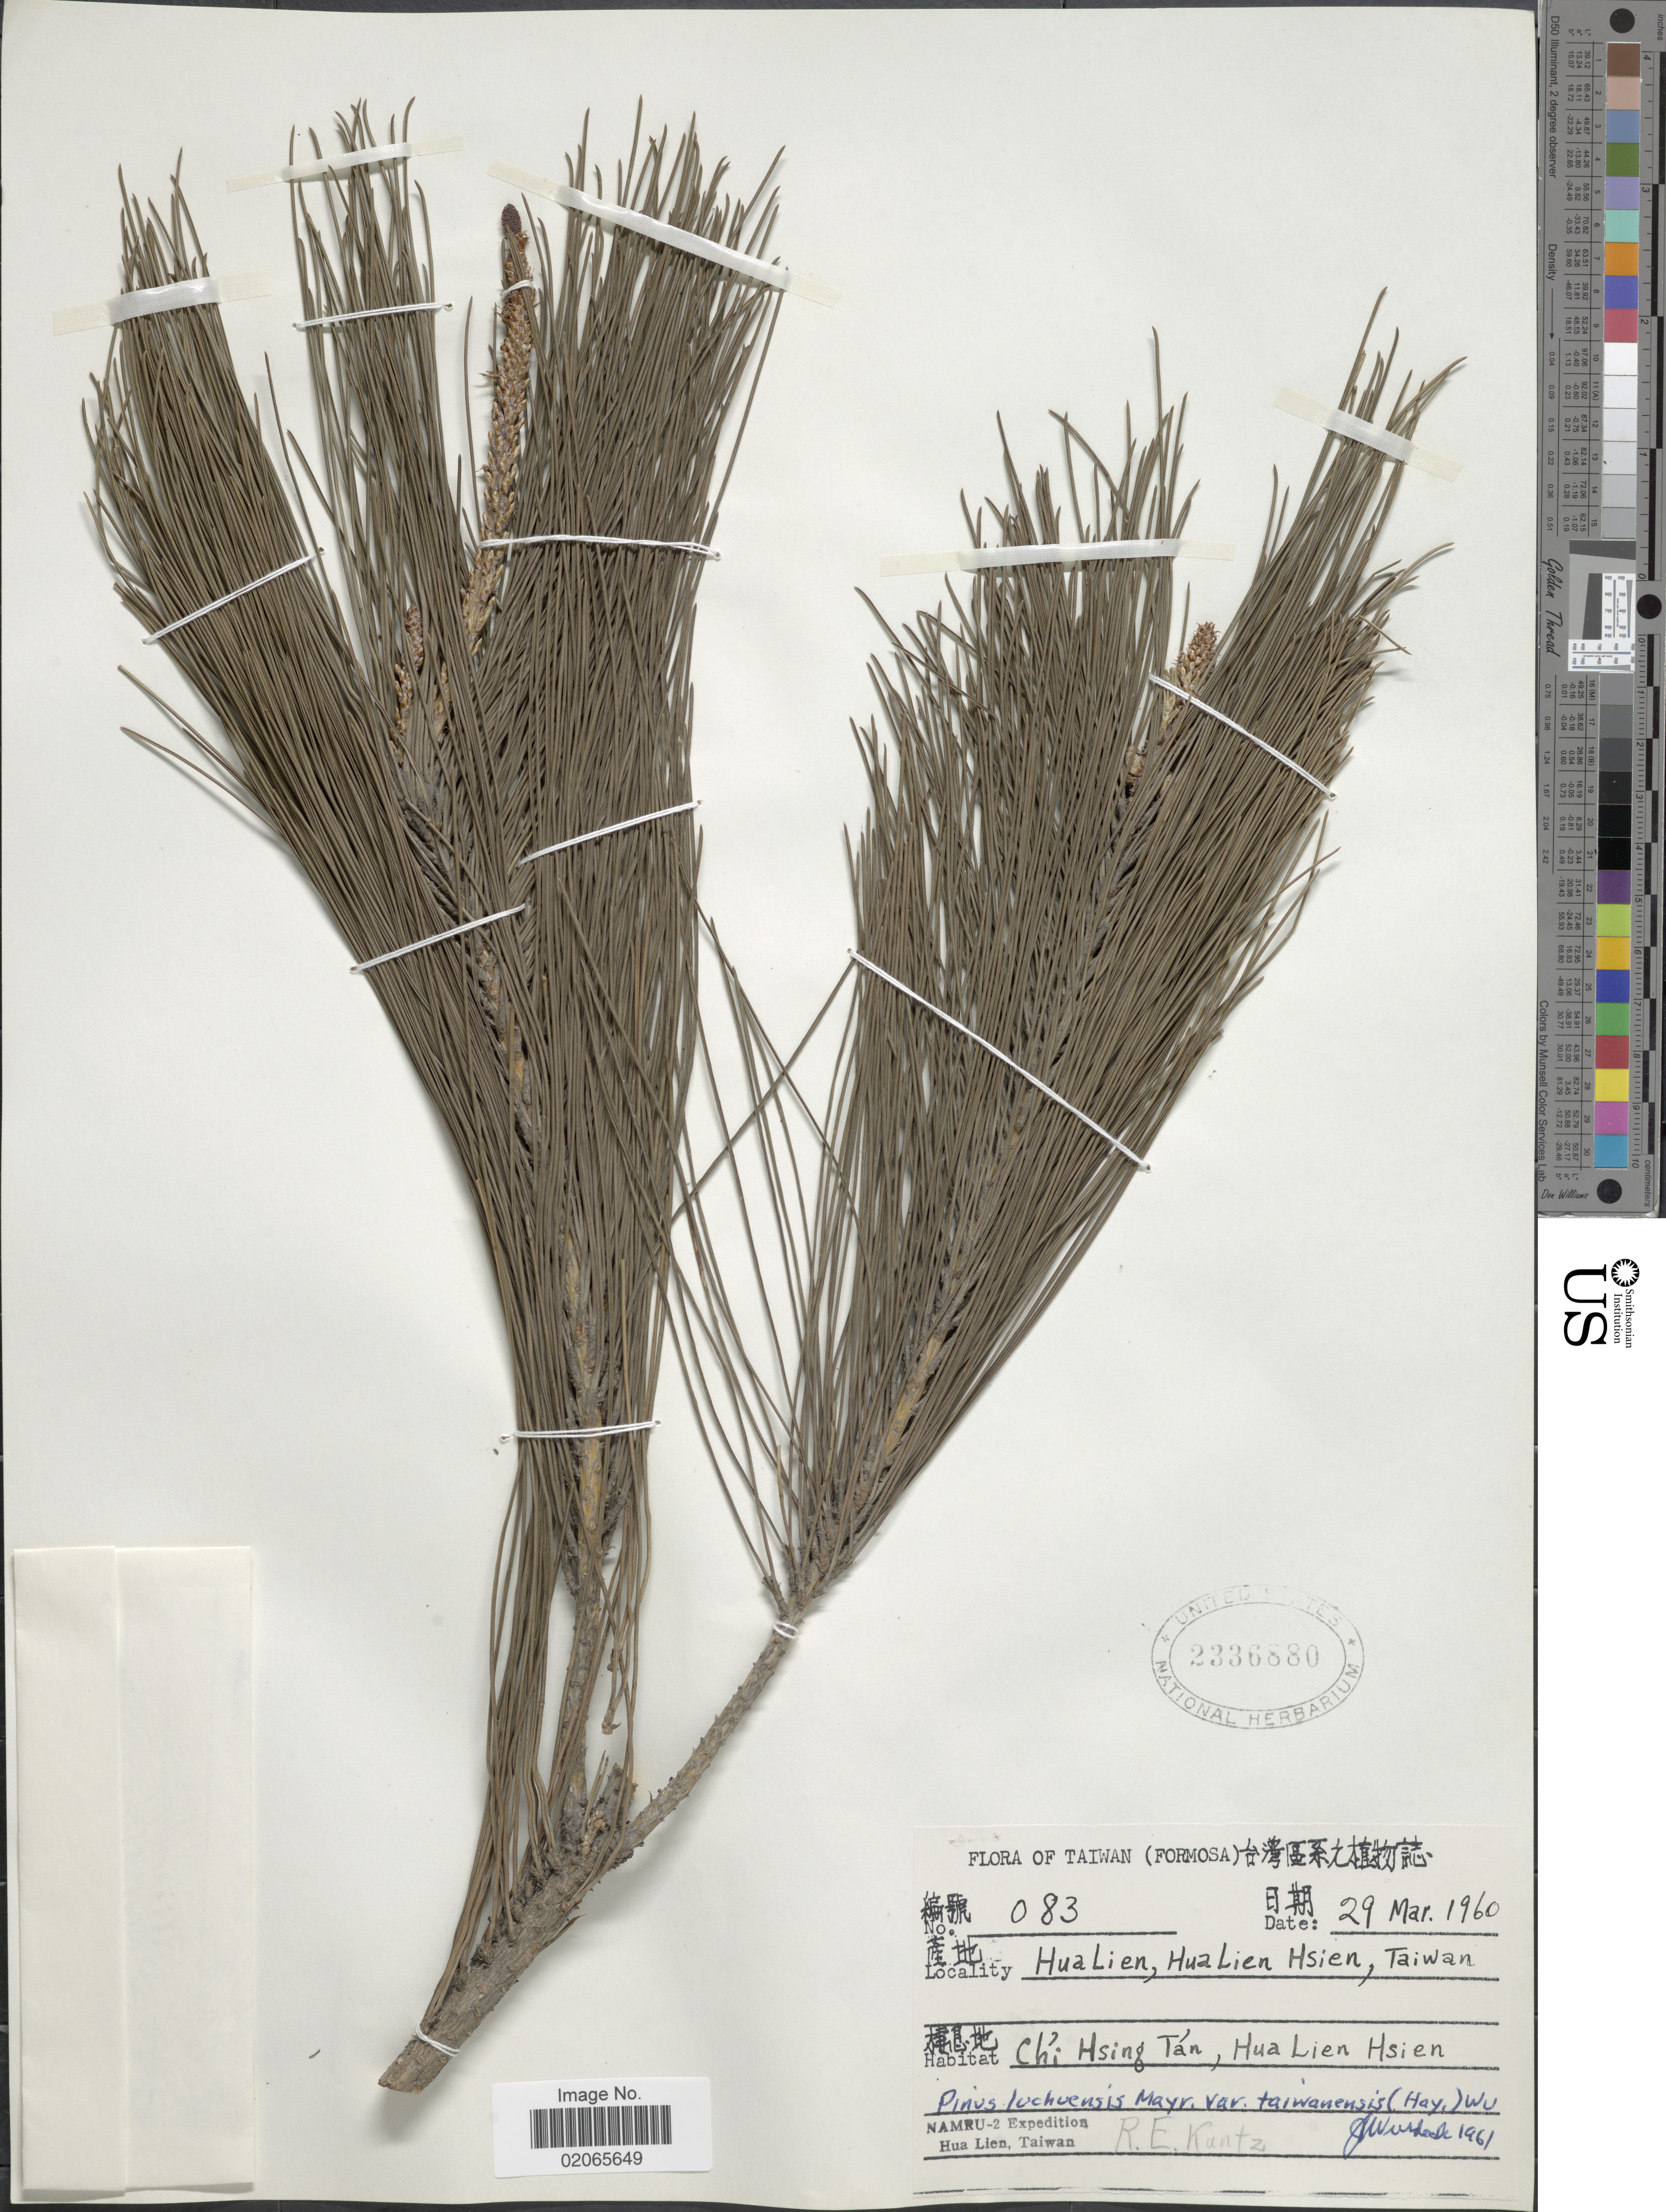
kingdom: Plantae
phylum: Tracheophyta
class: Pinopsida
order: Pinales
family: Pinaceae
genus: Pinus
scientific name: Pinus luchuensis subsp. taiwanensis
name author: (Hayata) D.Z. Li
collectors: R. E. Kuntz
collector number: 083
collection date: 1960-03-29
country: Taiwan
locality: Formosa, Hua Lien, Hua Lien Hsien, Taiwan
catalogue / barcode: US 2336880